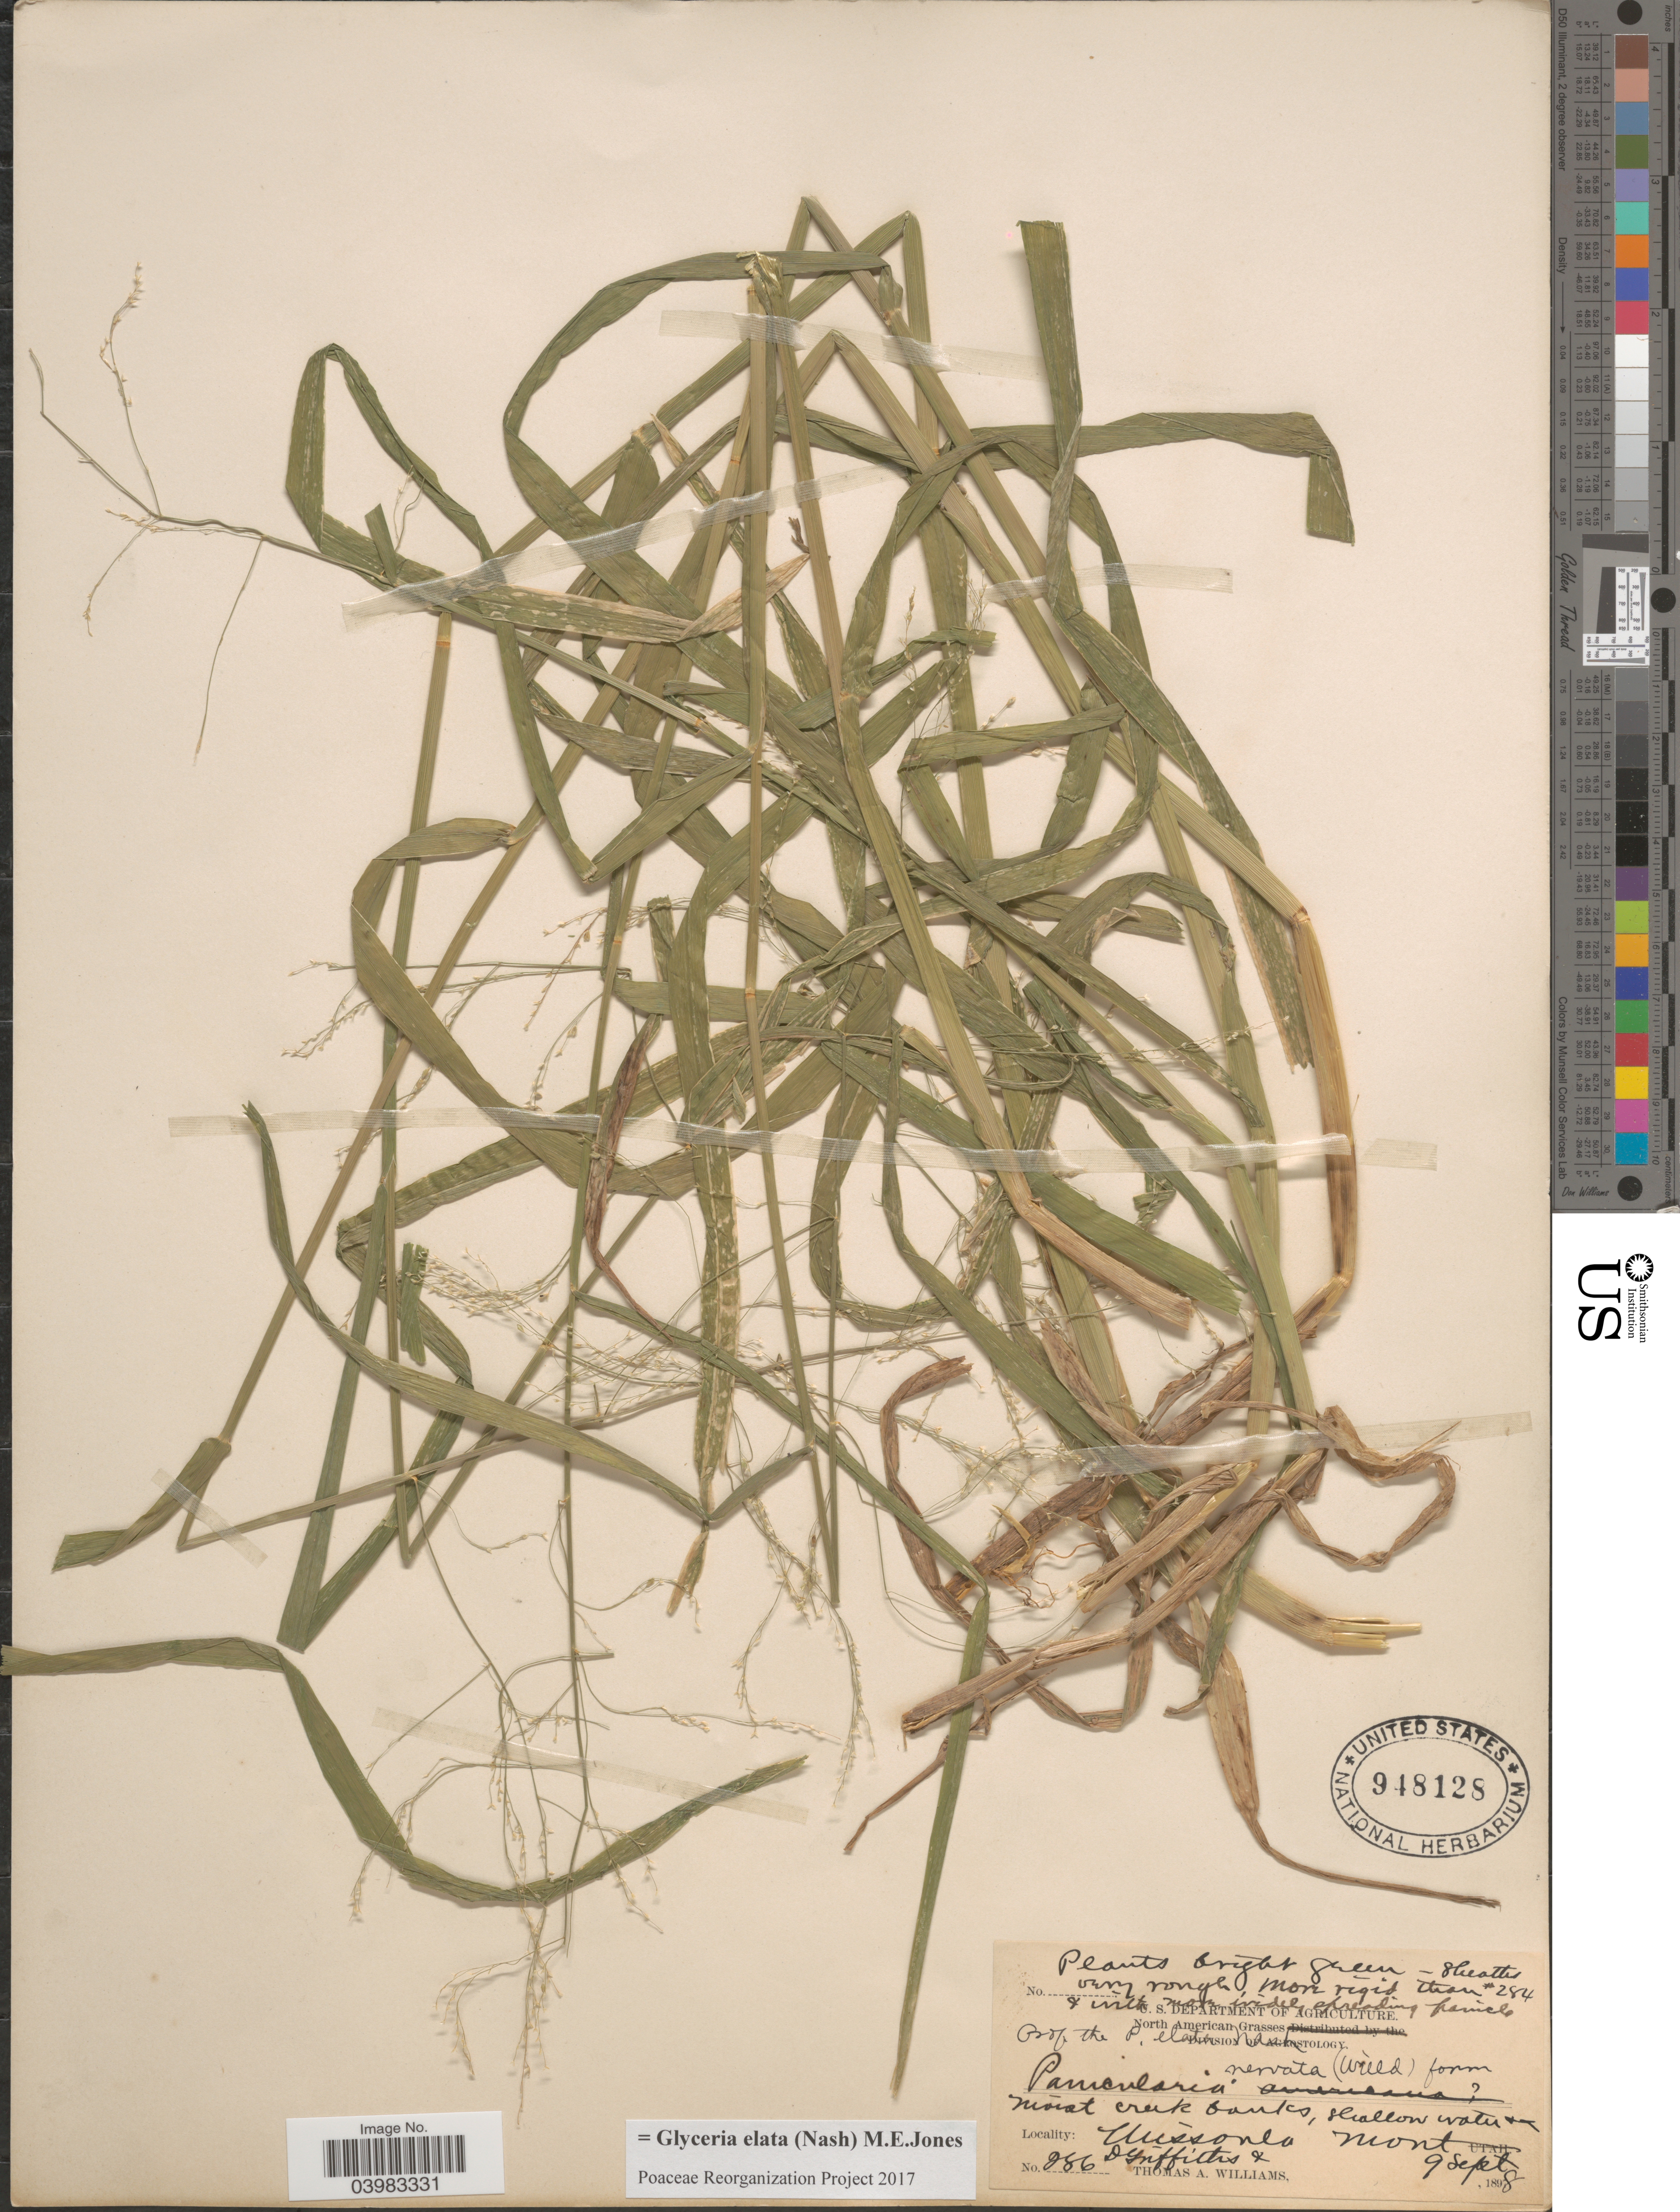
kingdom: Plantae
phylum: Tracheophyta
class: Liliopsida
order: Poales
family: Poaceae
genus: Glyceria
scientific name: Glyceria elata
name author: (Nash) M.E. Jones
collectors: D. Griffiths & T. A. Williams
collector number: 286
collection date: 1898-09-09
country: United States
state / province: Montana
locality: Missoula.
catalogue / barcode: US 948128